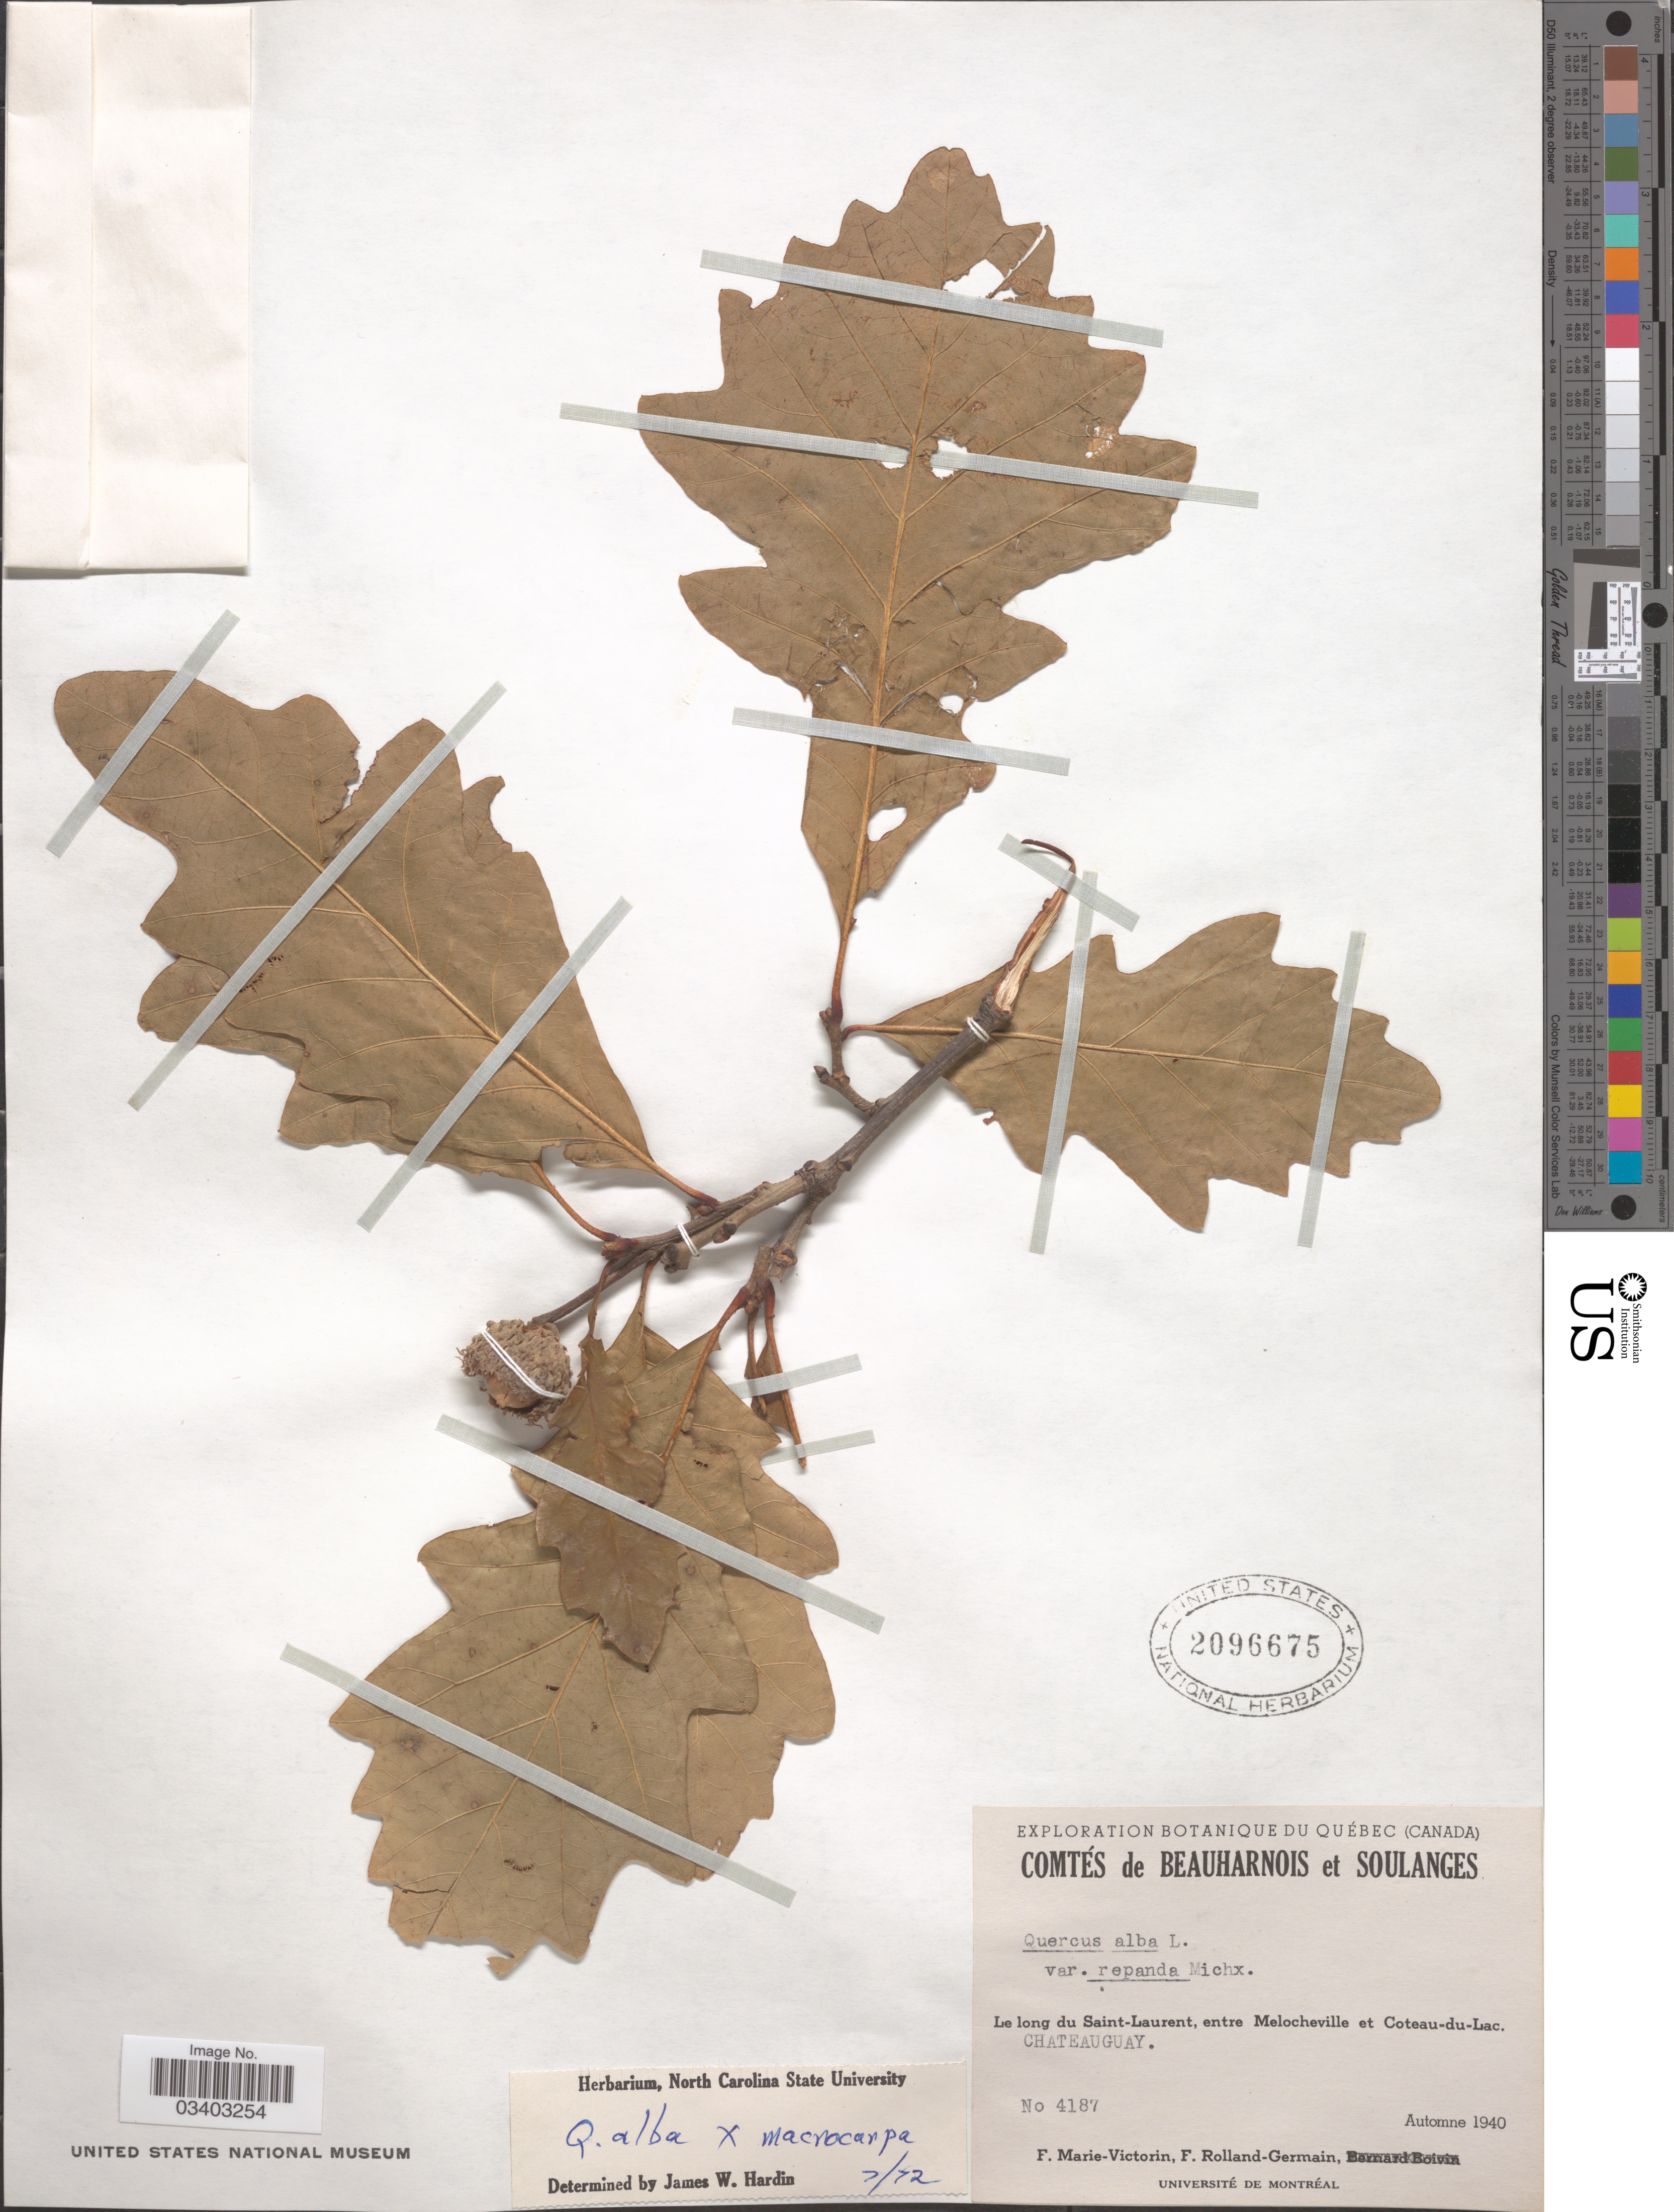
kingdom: Plantae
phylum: Tracheophyta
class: Magnoliopsida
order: Fagales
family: Fagaceae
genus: Quercus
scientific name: Quercus alba x Q. macrocarpa Michx.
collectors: F. Marie-Victorin & Rolland-Germain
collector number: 4187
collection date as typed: Automne 1940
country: Canada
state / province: Quebec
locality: Comtés de Beauharnois et Soulanges. Le Long du Saint-Laurent, entre Melocheville et Coteau-du-Lac. Chateauguay.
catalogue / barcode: US 2096675